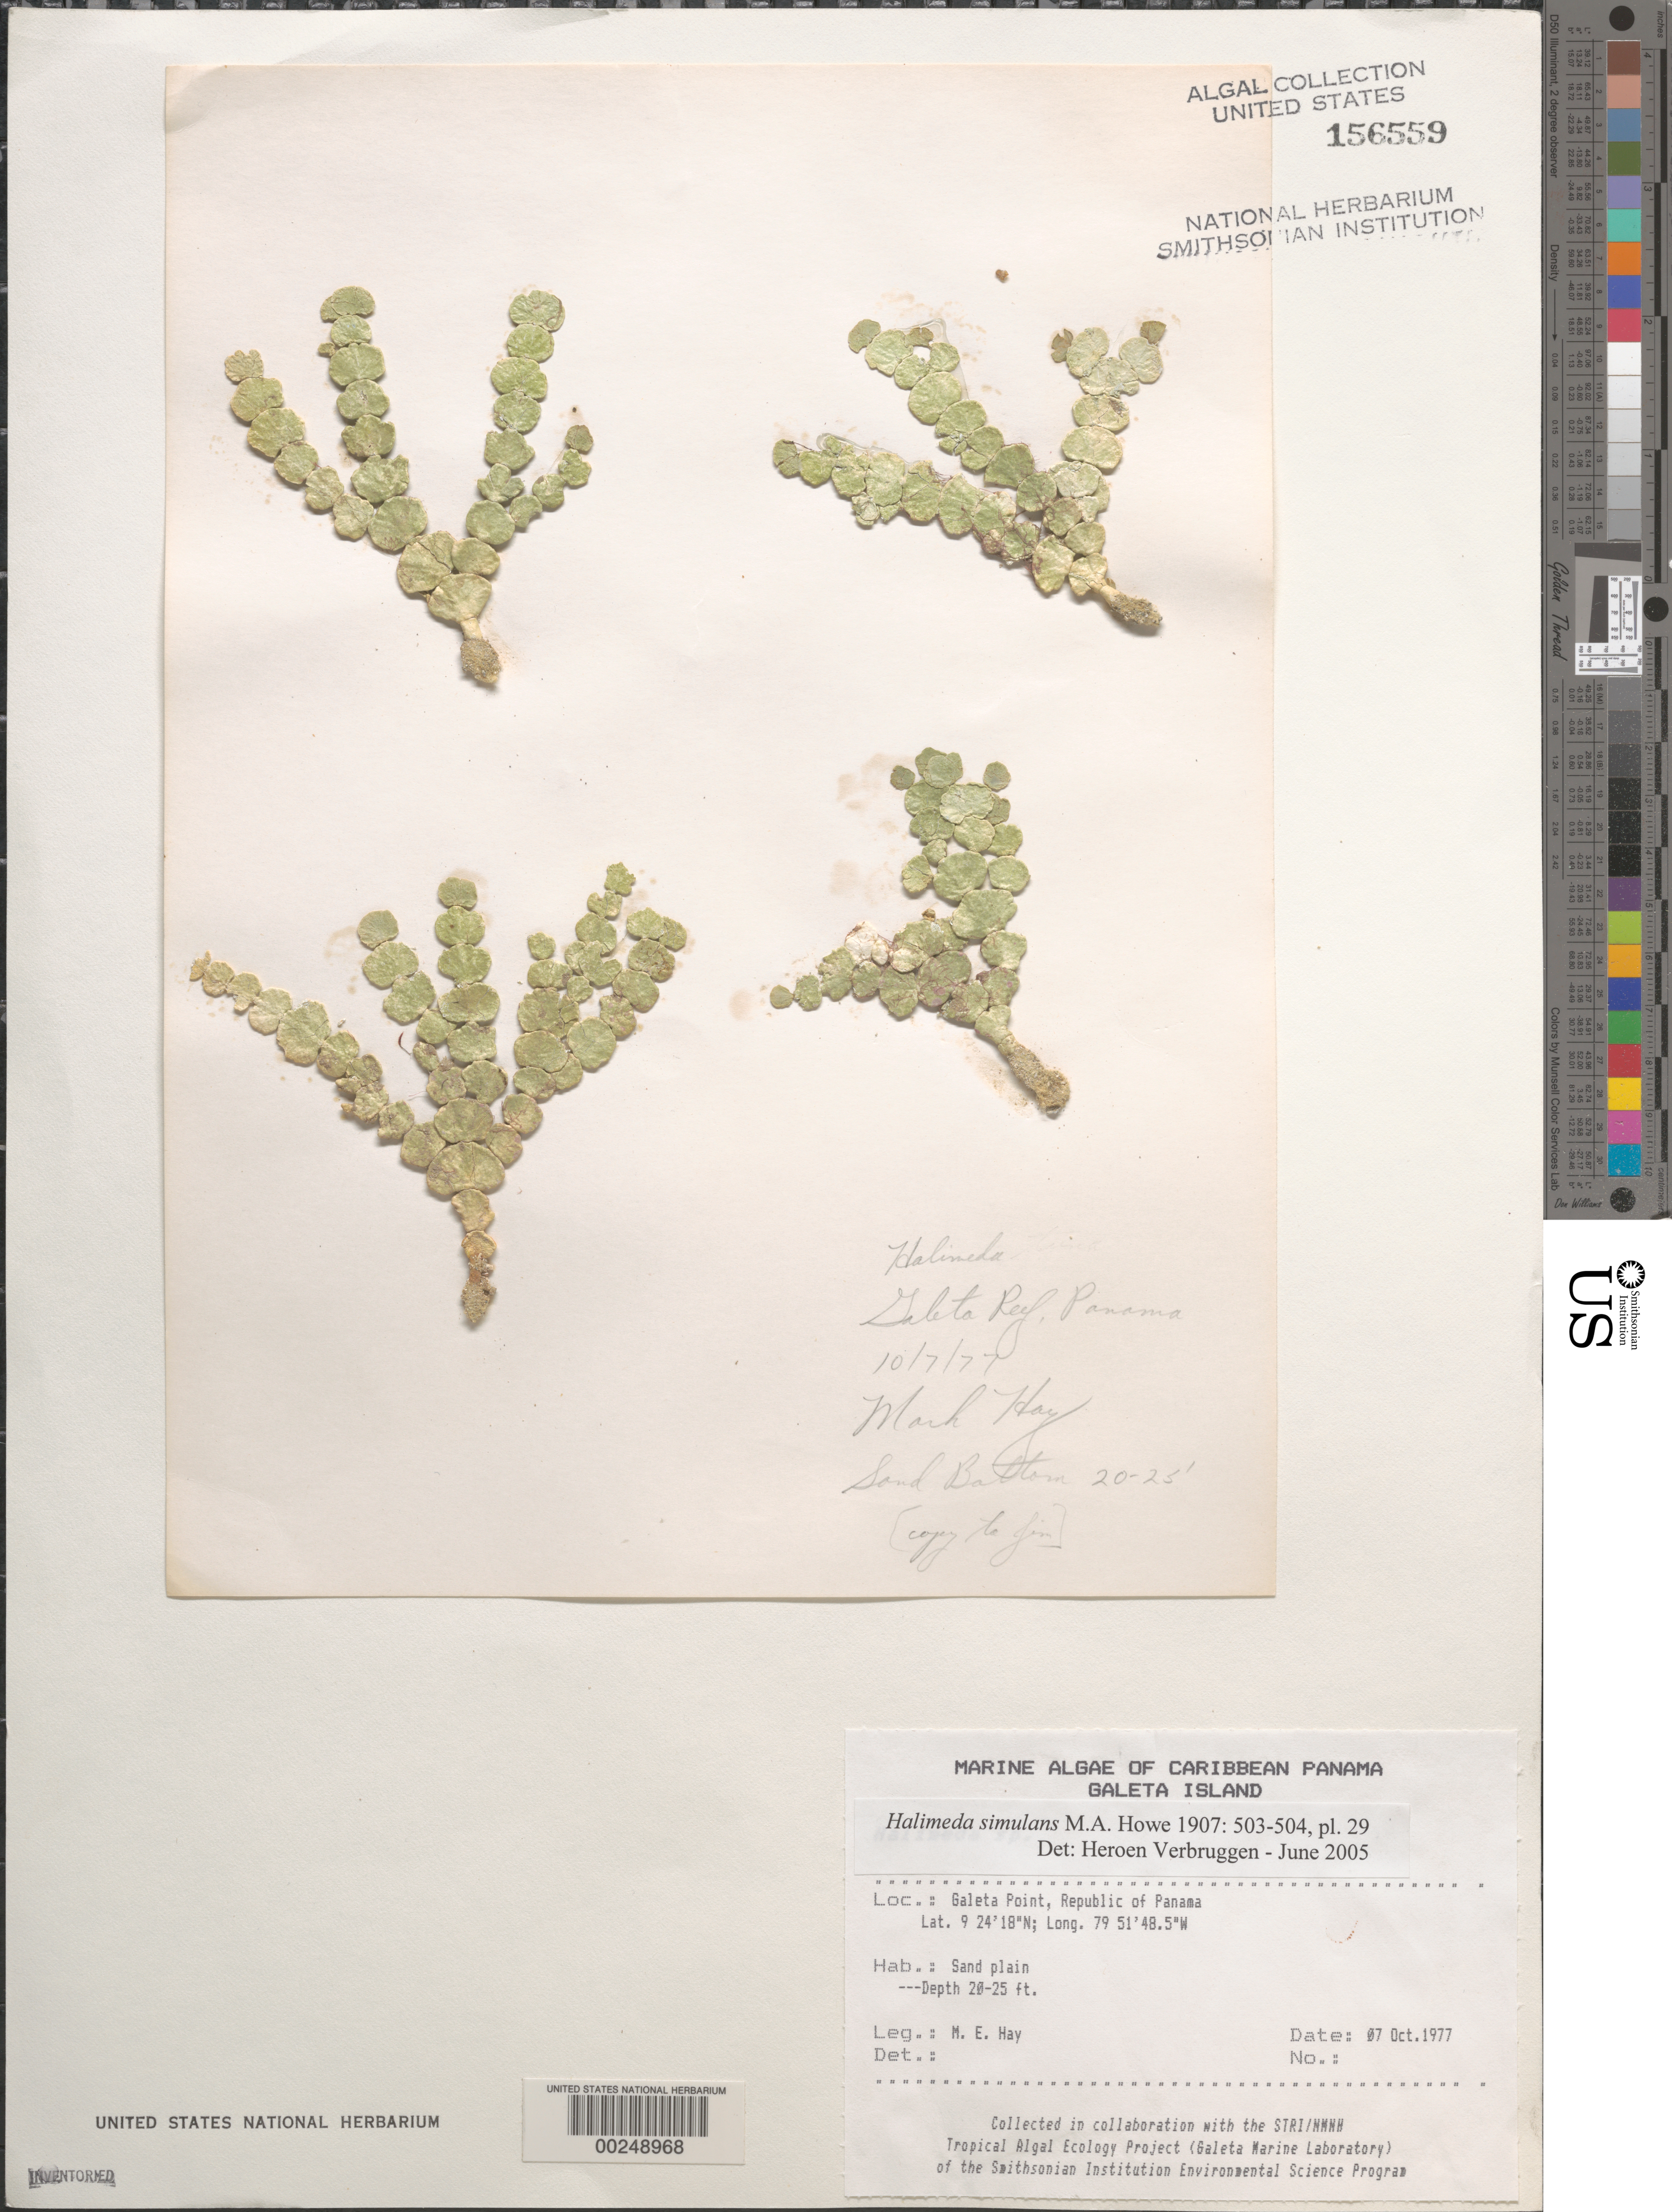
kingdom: Plantae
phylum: Chlorophyta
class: Ulvophyceae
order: Bryopsidales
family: Halimedaceae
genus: Halimeda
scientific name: Halimeda simulans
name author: M. Howe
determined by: Verbruggen, H.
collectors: M. E. Hay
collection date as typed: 07 Oct 1977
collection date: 1977-10-07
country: Panama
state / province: Colón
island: Galeta Island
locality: Galeta Point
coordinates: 9 24' 18" N, 79 51' 48.5" W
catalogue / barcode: US 156559